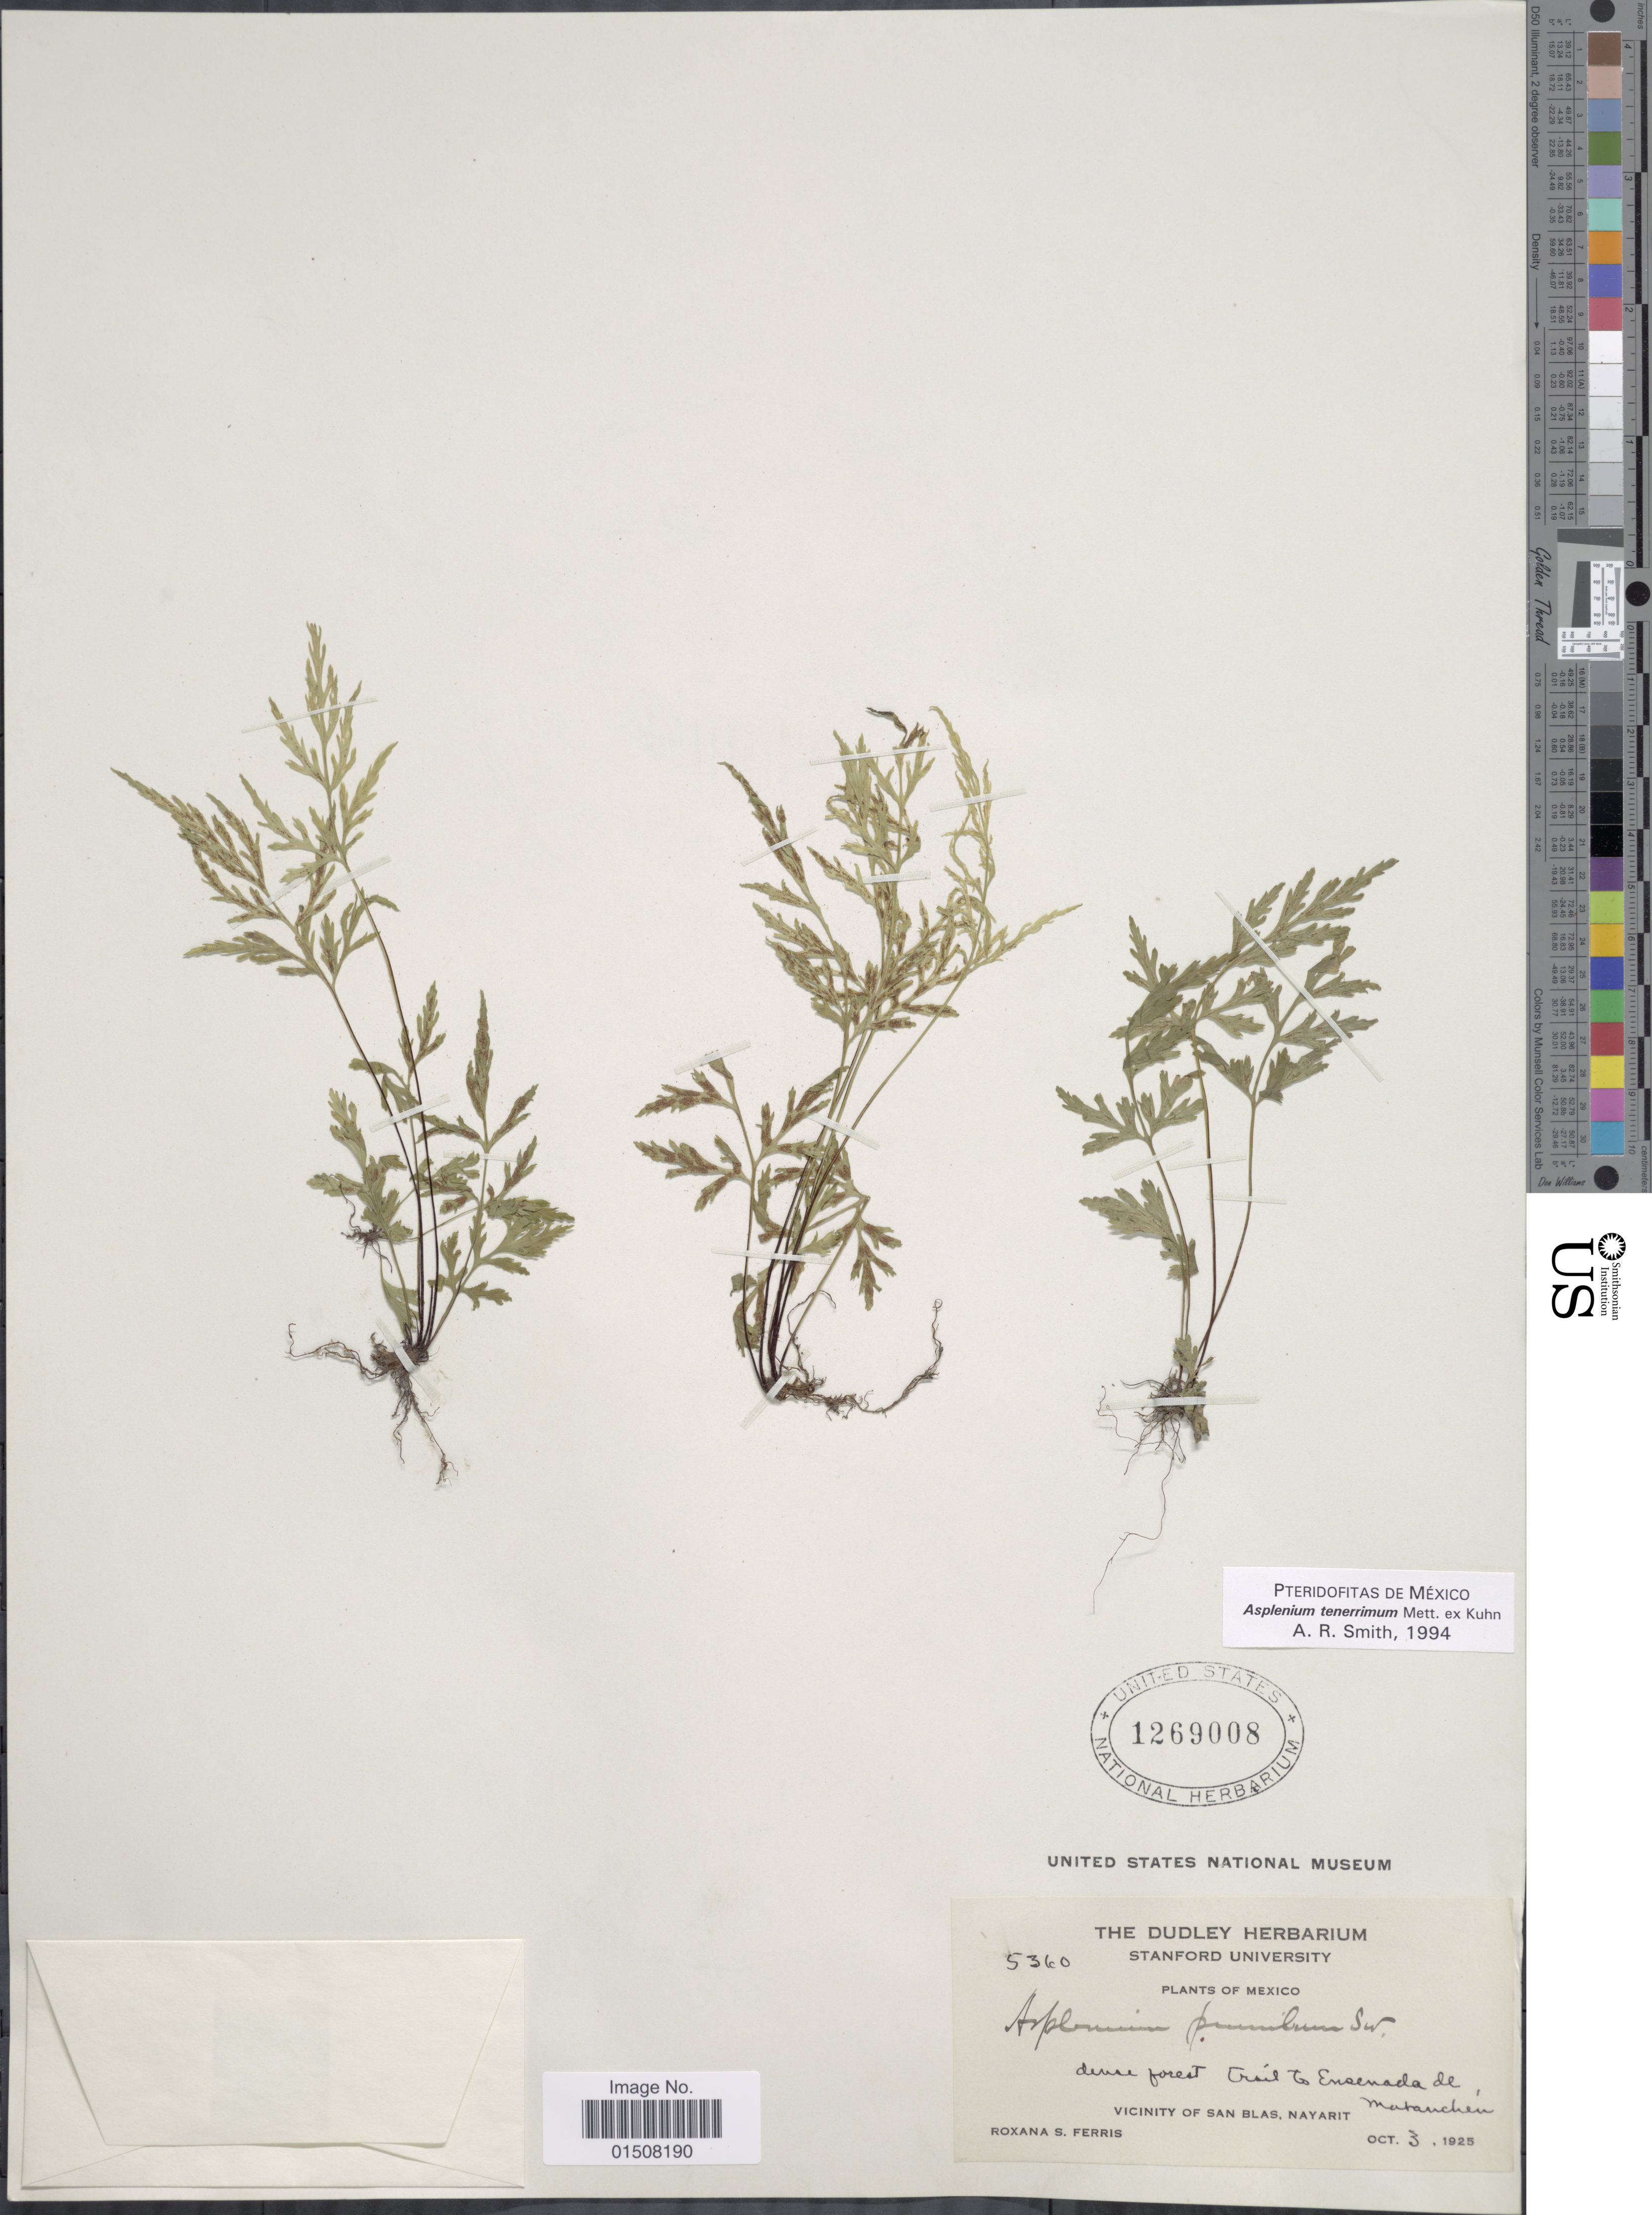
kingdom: Plantae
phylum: Tracheophyta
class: Polypodiopsida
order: Polypodiales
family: Aspleniaceae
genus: Asplenium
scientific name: Asplenium tenerrimum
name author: Mett. ex Kuhn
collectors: R. S. Ferris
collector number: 5360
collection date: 1925-10-03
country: Mexico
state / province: Nayarit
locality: Vicinity of San Blas, Nayarit, dense forest, trail to Ensenada de Matachen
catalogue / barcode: US 1269008